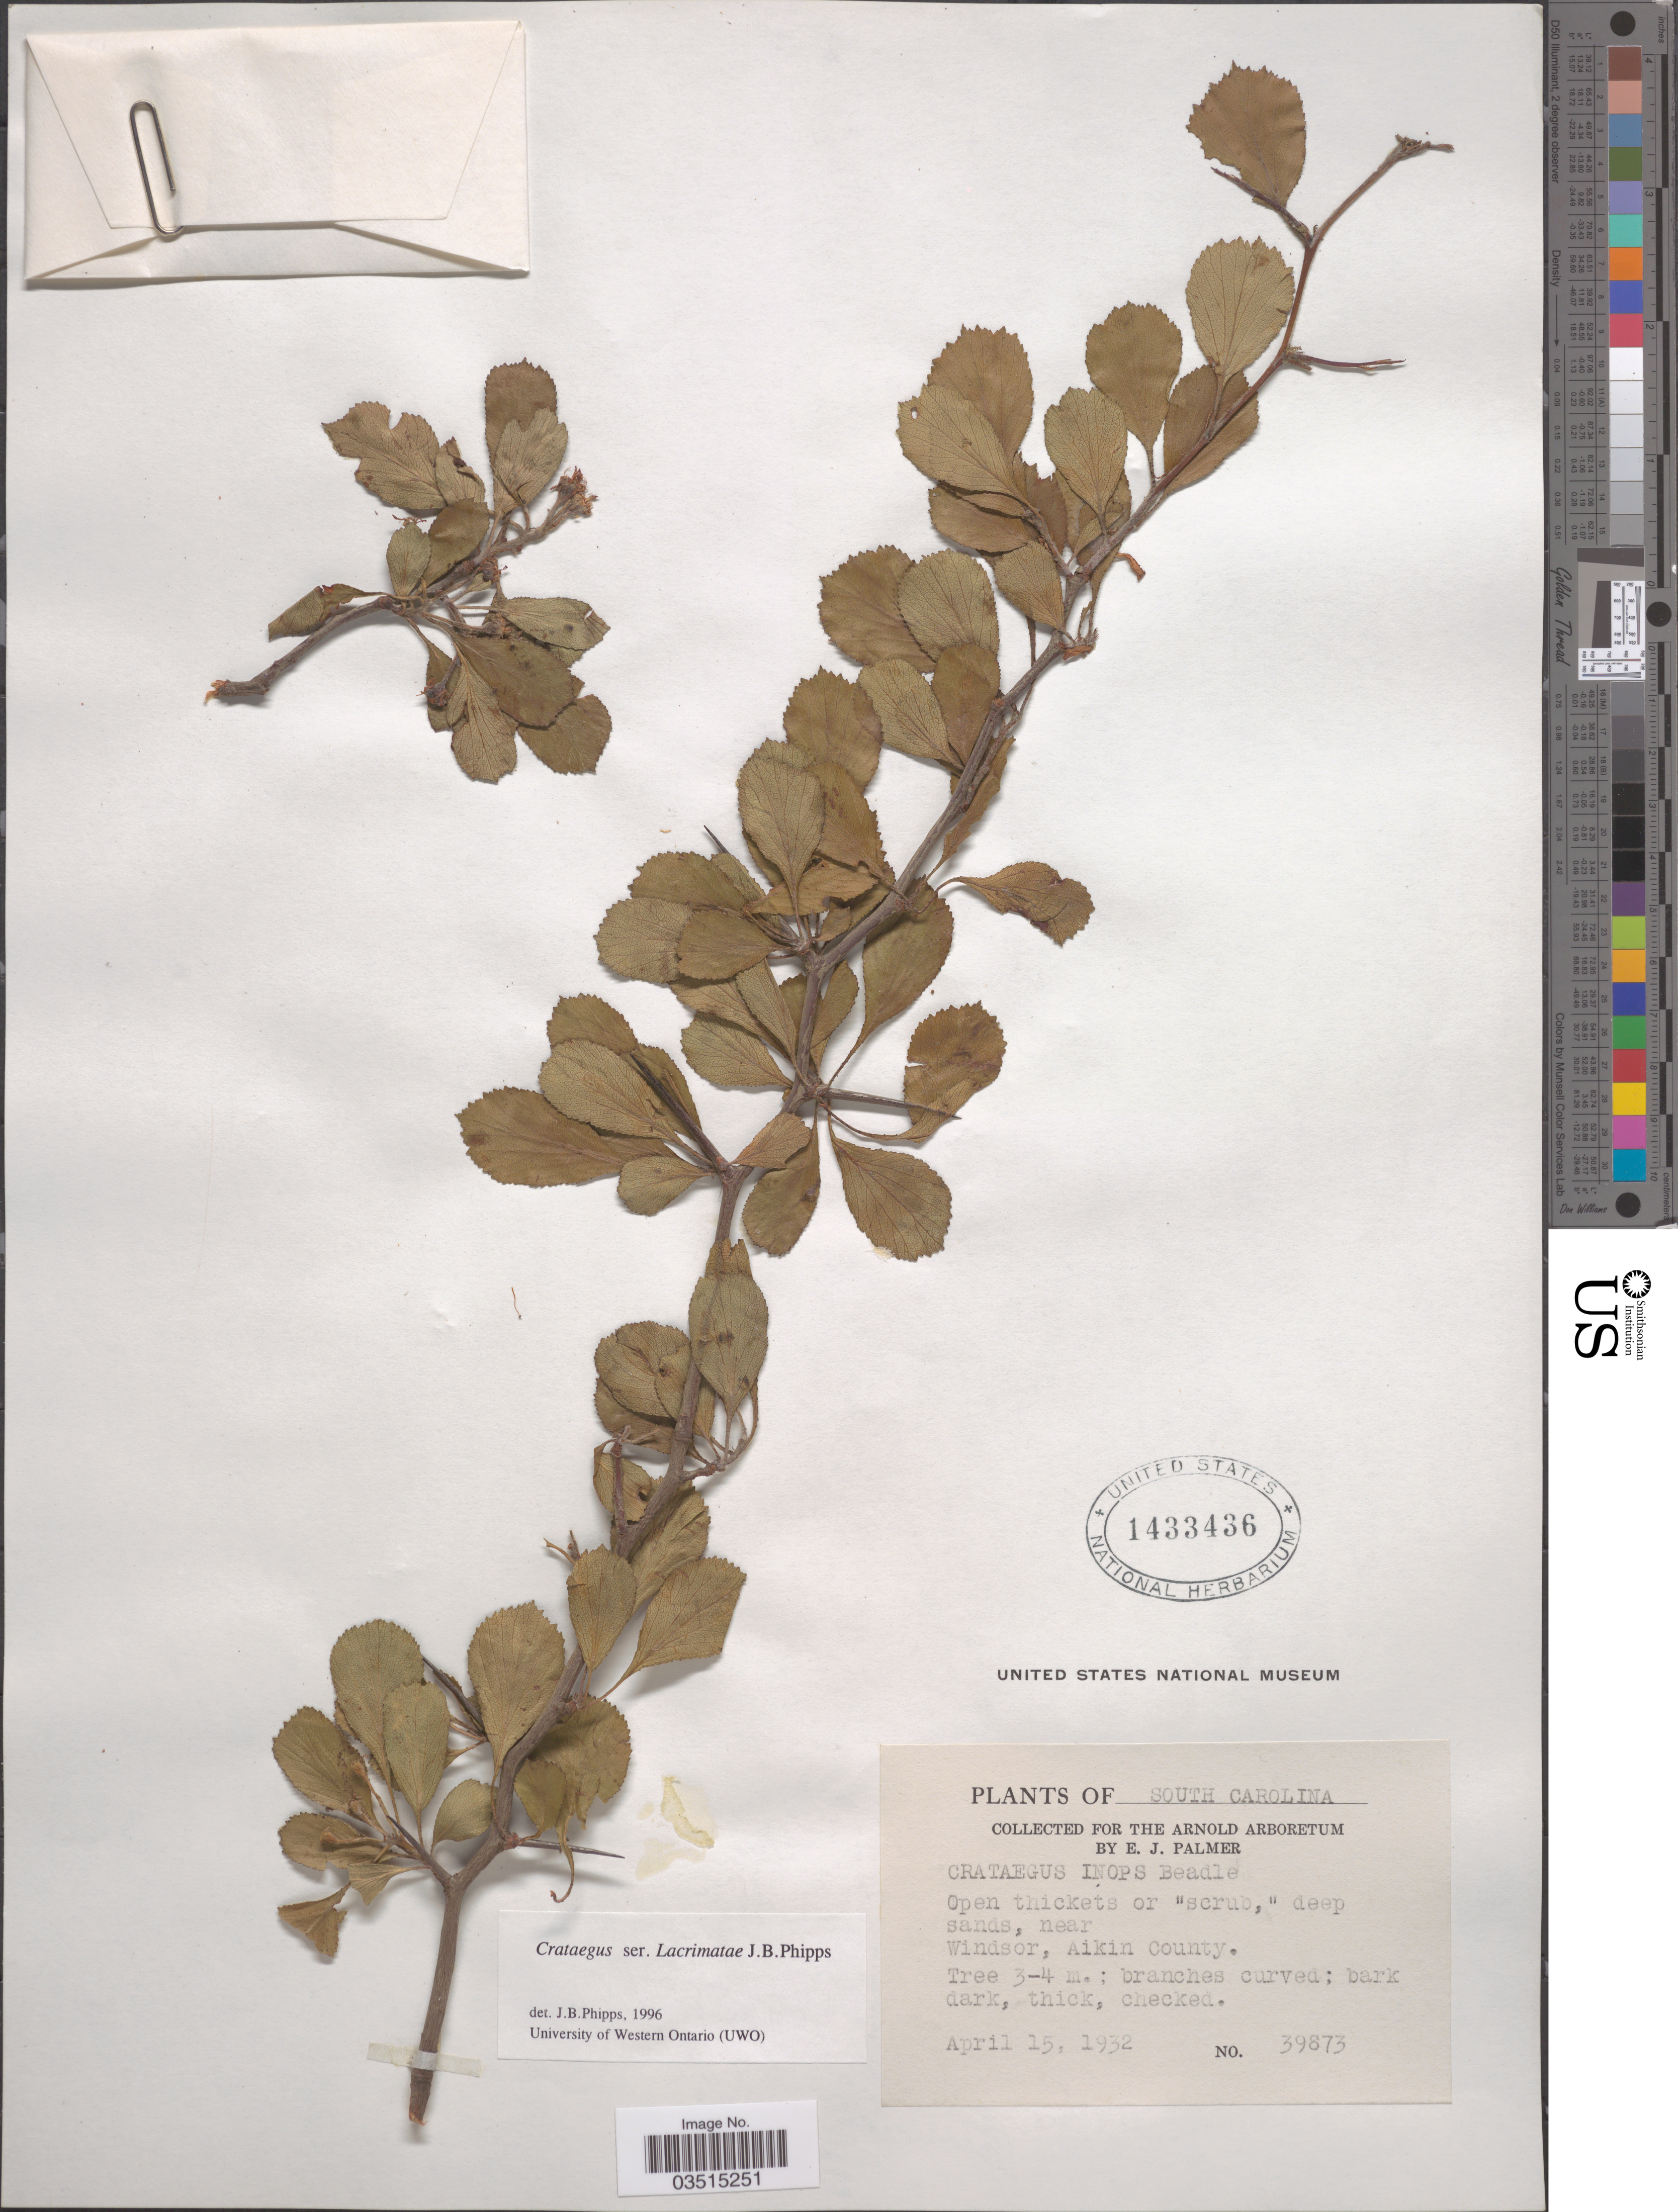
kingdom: Plantae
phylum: Tracheophyta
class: Magnoliopsida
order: Rosales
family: Rosaceae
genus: Crataegus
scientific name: Crataegus lanata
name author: Beadle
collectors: E. J. Palmer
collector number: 39873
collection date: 1932-04-15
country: United States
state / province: South Carolina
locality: Near Windsor, Aikin County.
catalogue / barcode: US 1433436